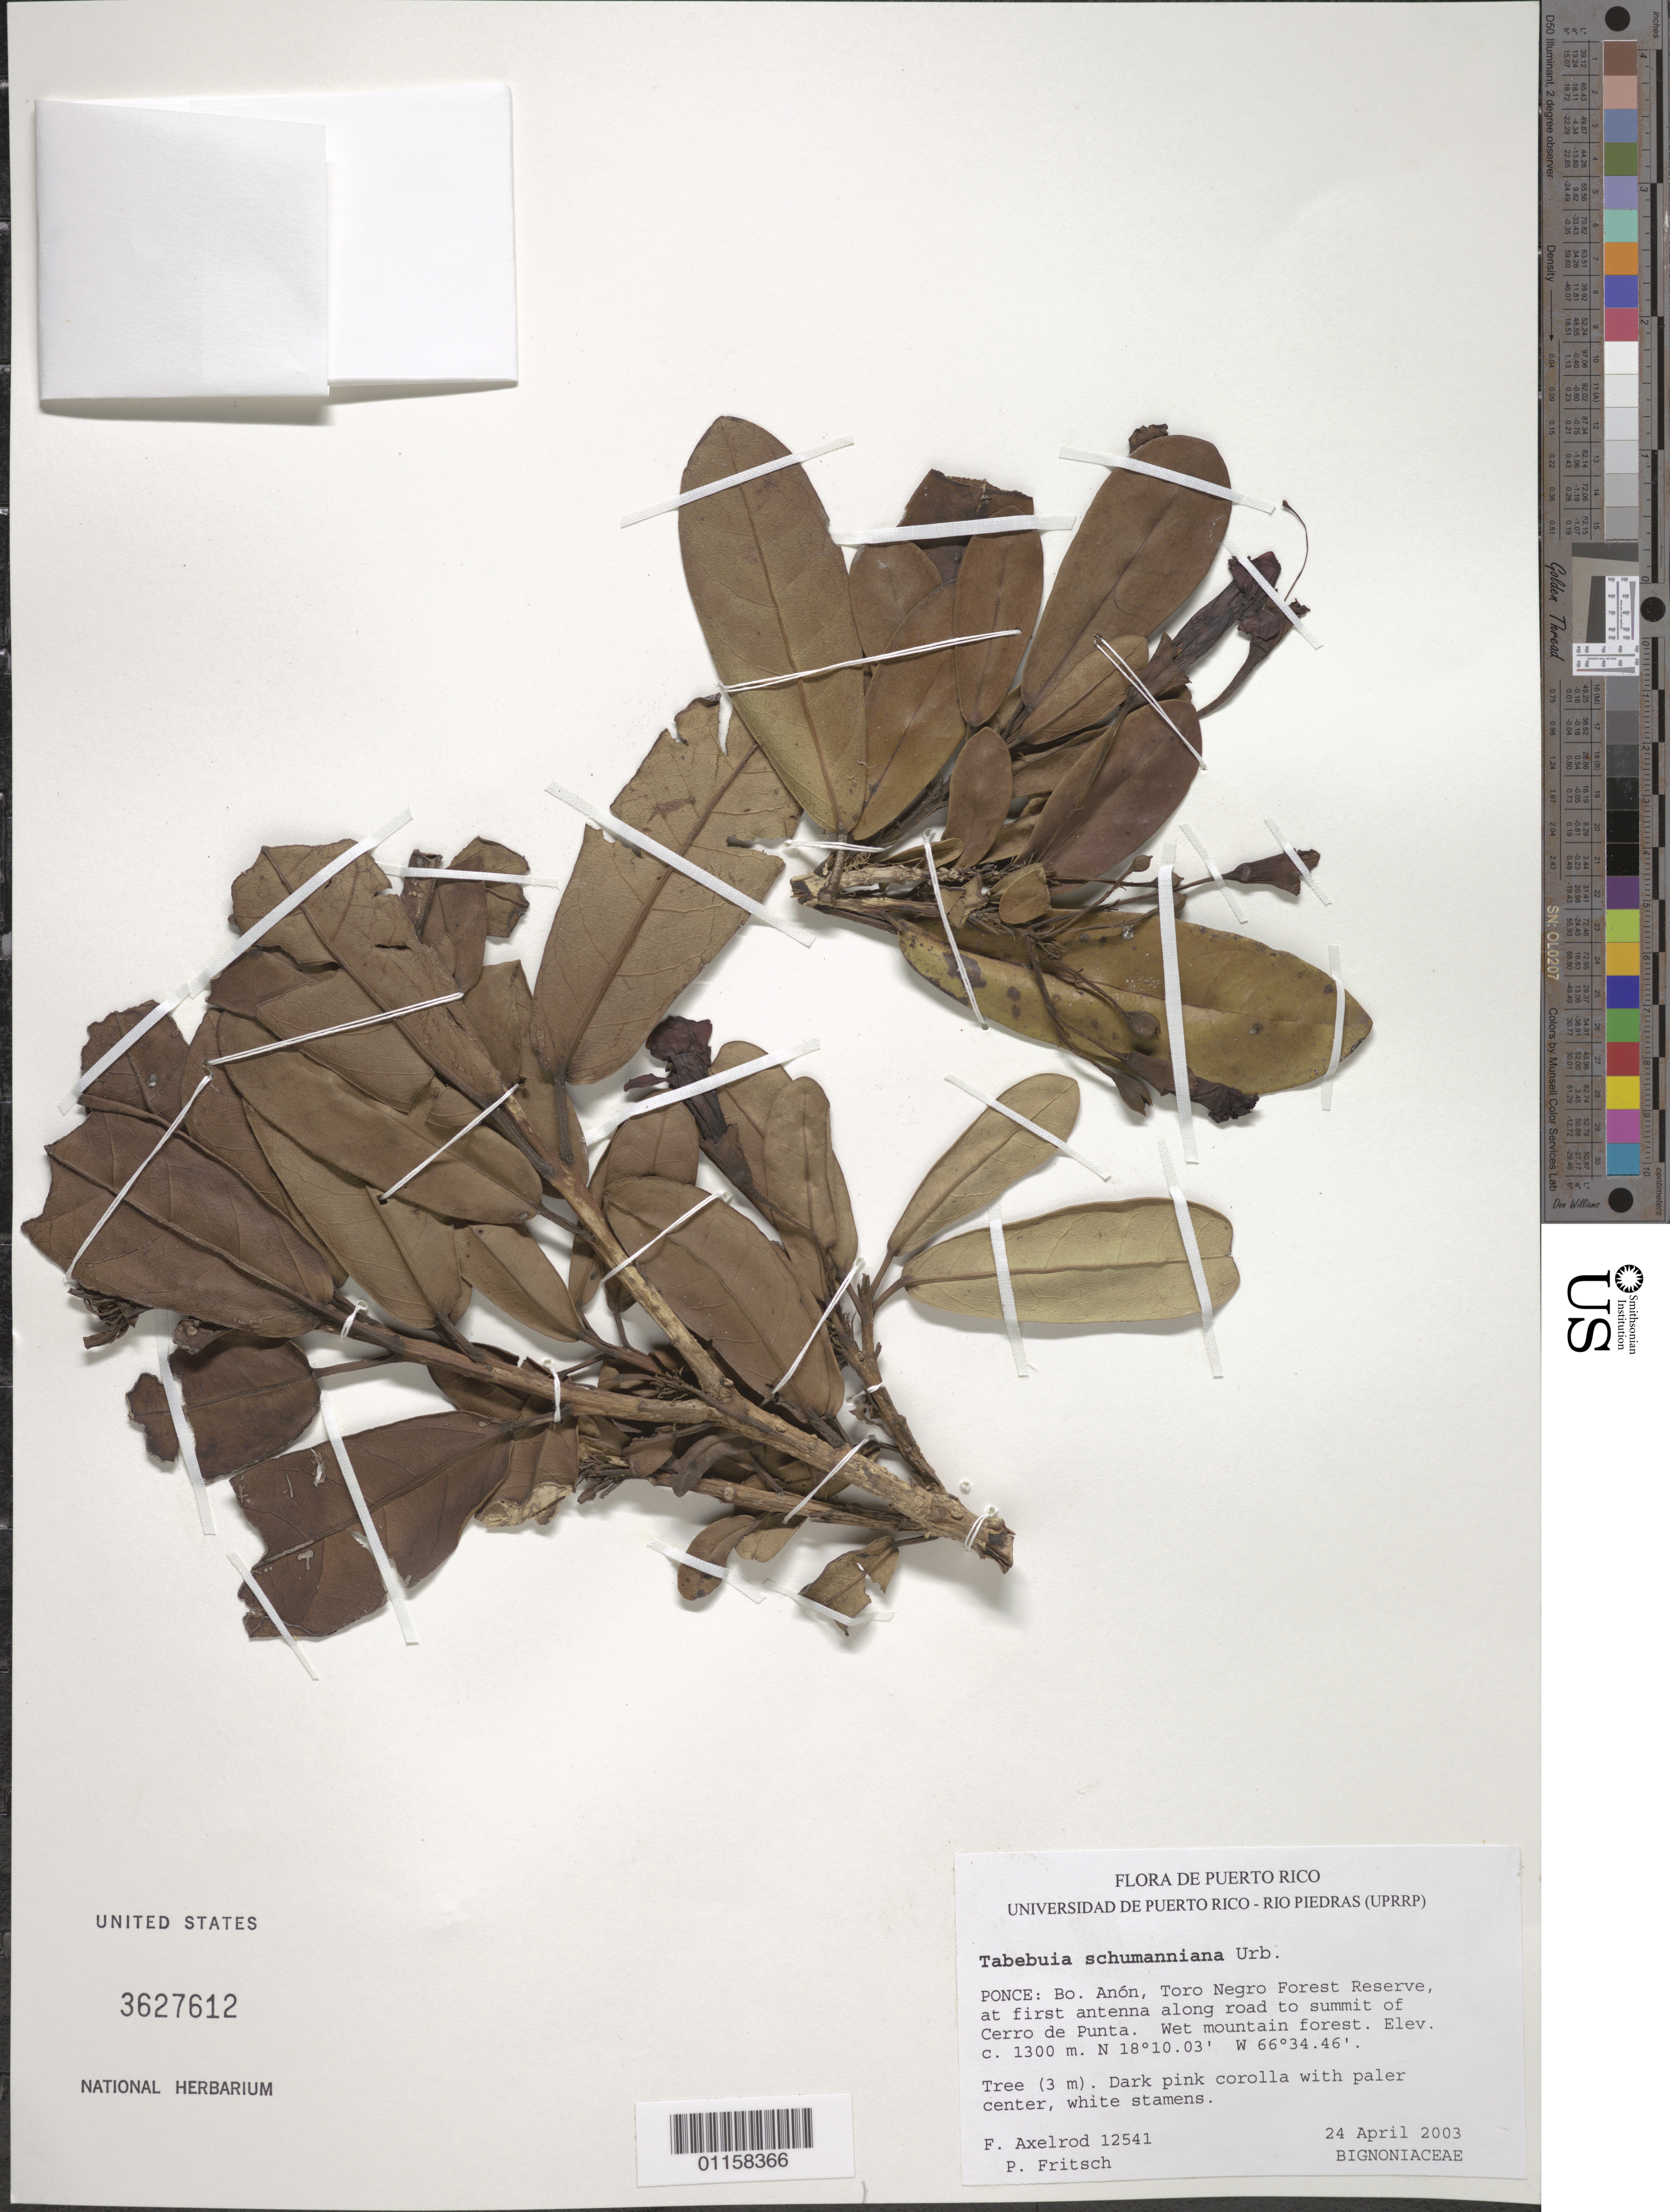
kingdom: Plantae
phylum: Tracheophyta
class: Magnoliopsida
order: Lamiales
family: Bignoniaceae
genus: Tabebuia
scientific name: Tabebuia schumanniana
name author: Urb.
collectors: F. S. Axelrod & P. W. Fritsch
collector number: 12541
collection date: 2003-04-24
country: Puerto Rico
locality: Ponce. Bo. Anón, Toro Negro Forest Reserve, at first antenna along road to summit of Cerro de Punta.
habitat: Wet mountain forest.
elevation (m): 1300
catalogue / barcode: US 3627612